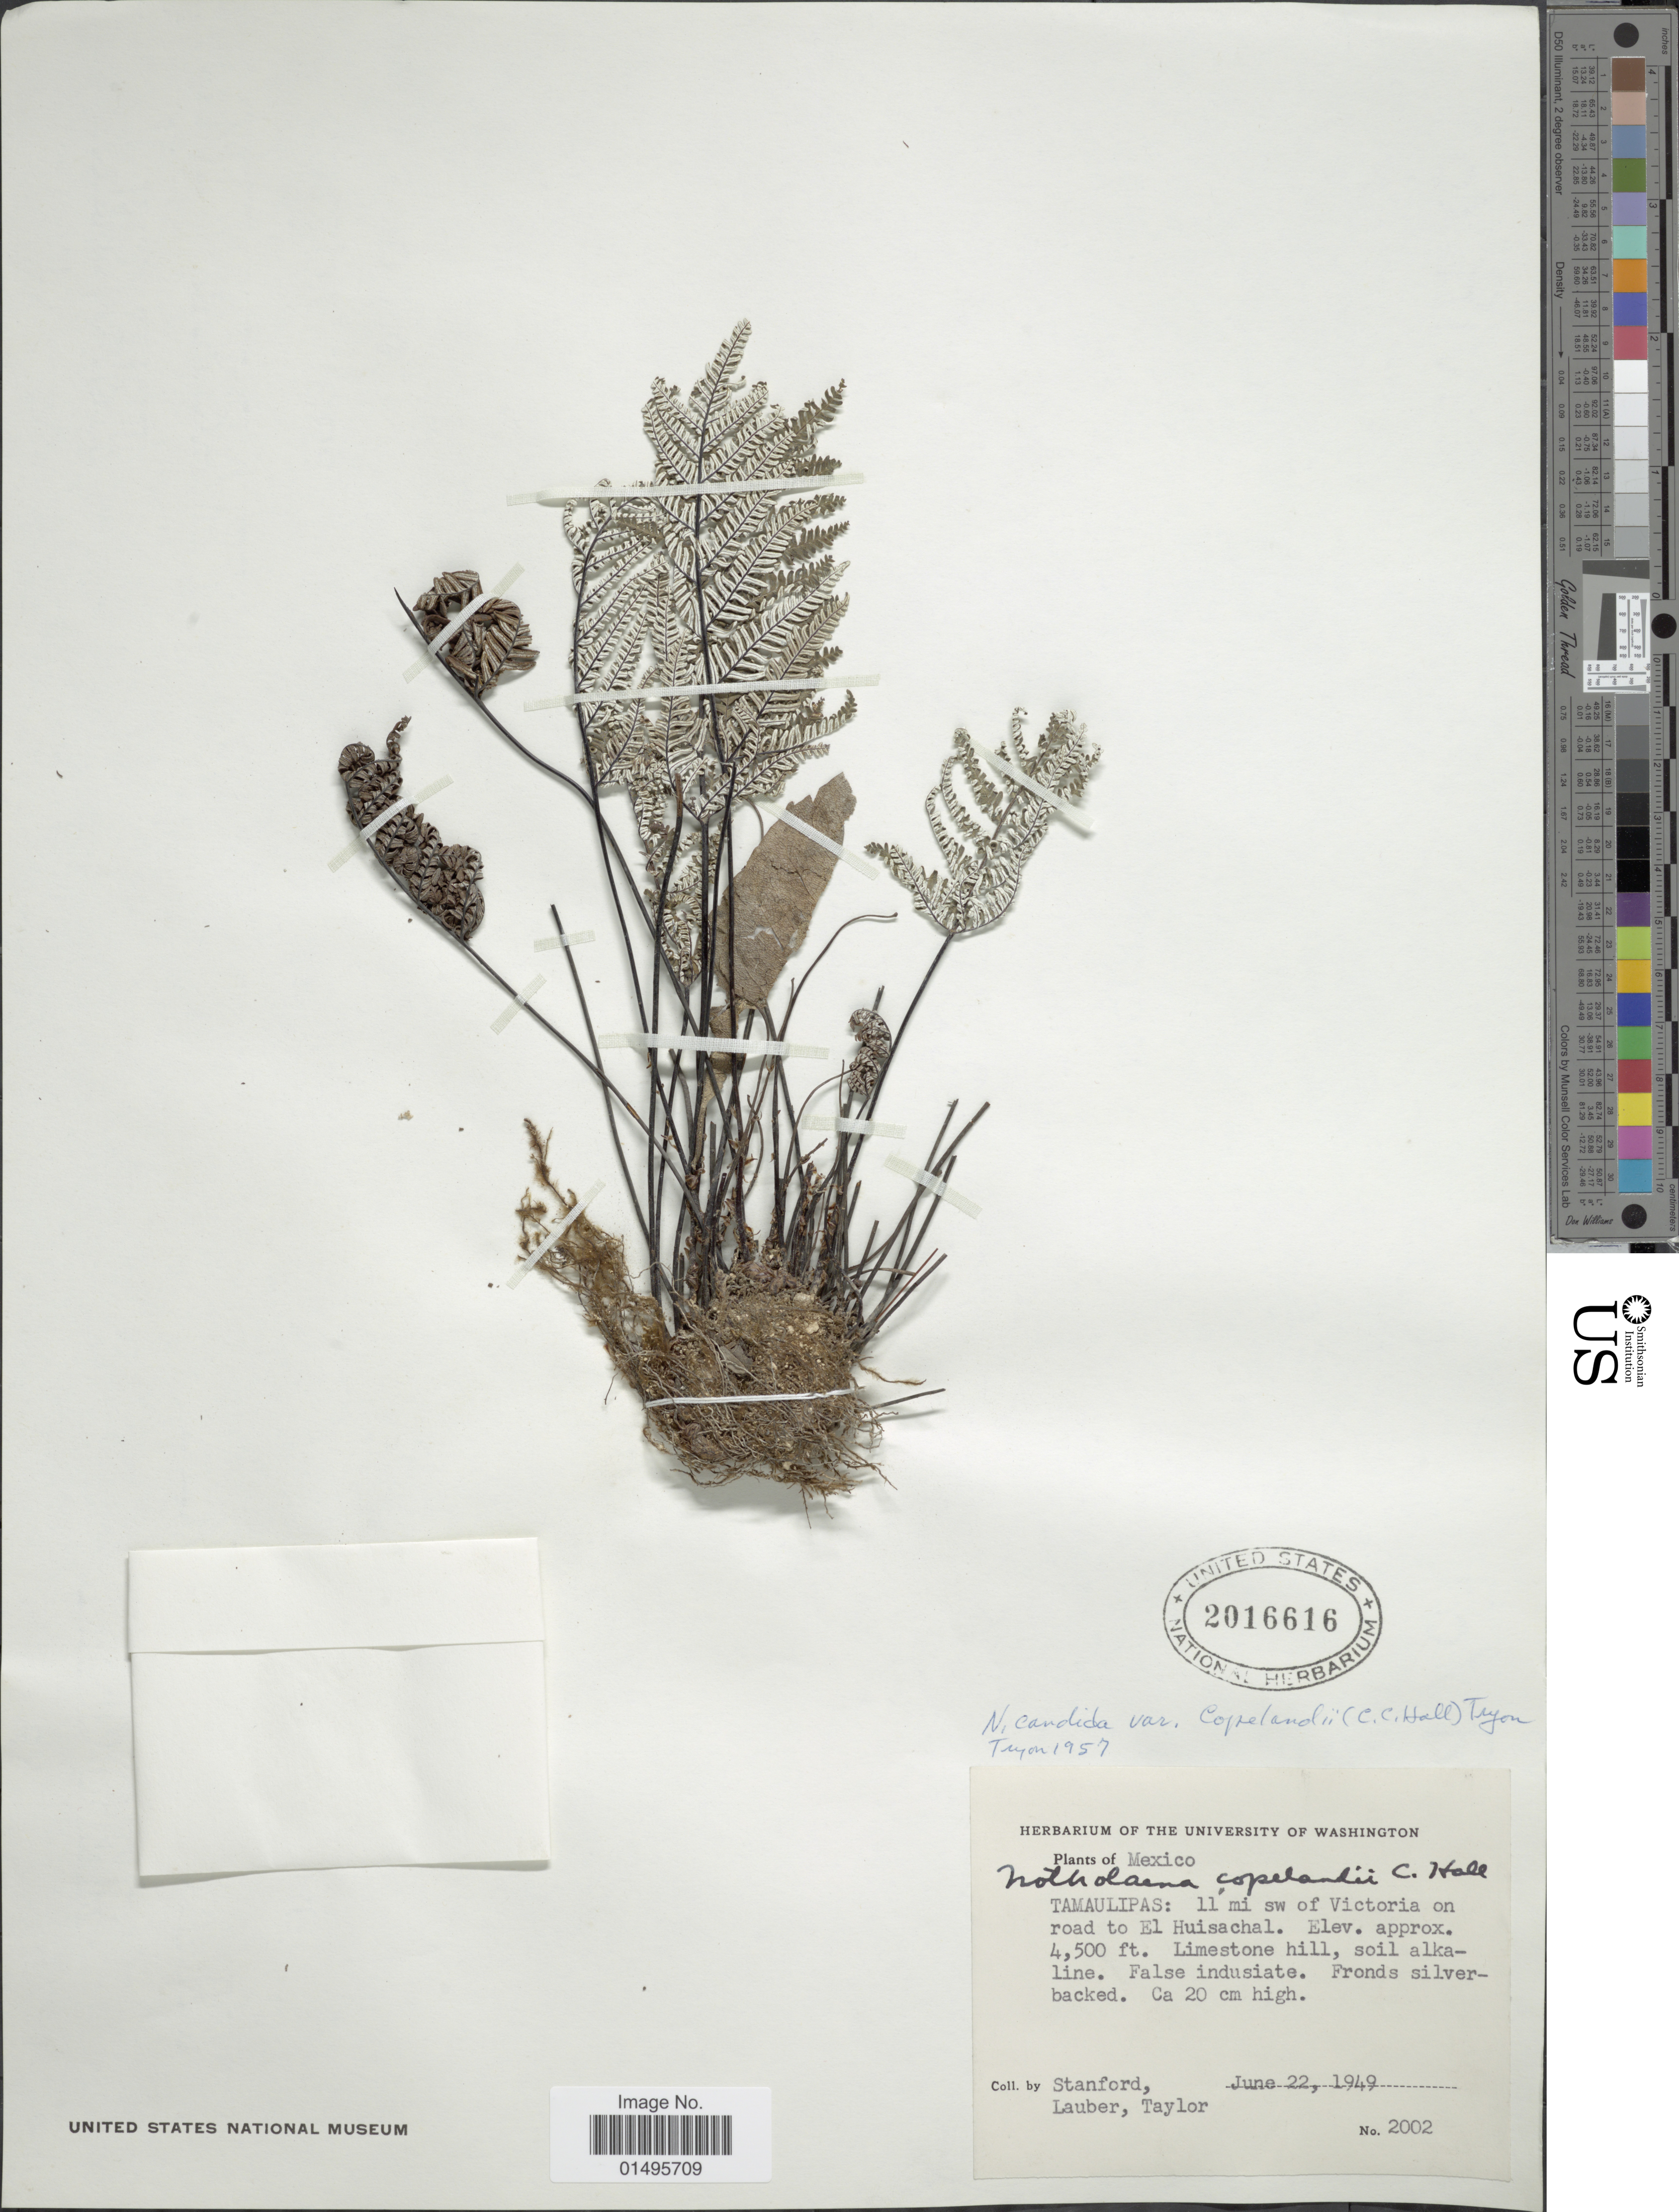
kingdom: Plantae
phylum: Tracheophyta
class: Polypodiopsida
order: Polypodiales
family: Pteridaceae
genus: Notholaena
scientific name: Notholaena candida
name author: (M. Martens) Hook.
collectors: -. Stanford, -. Lauber & -. Taylor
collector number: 2002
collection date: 1949-06-22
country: Mexico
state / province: Tamaulipas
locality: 11 mi sw of Victoria on road to El Huisachal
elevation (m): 1372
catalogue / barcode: US 2016616